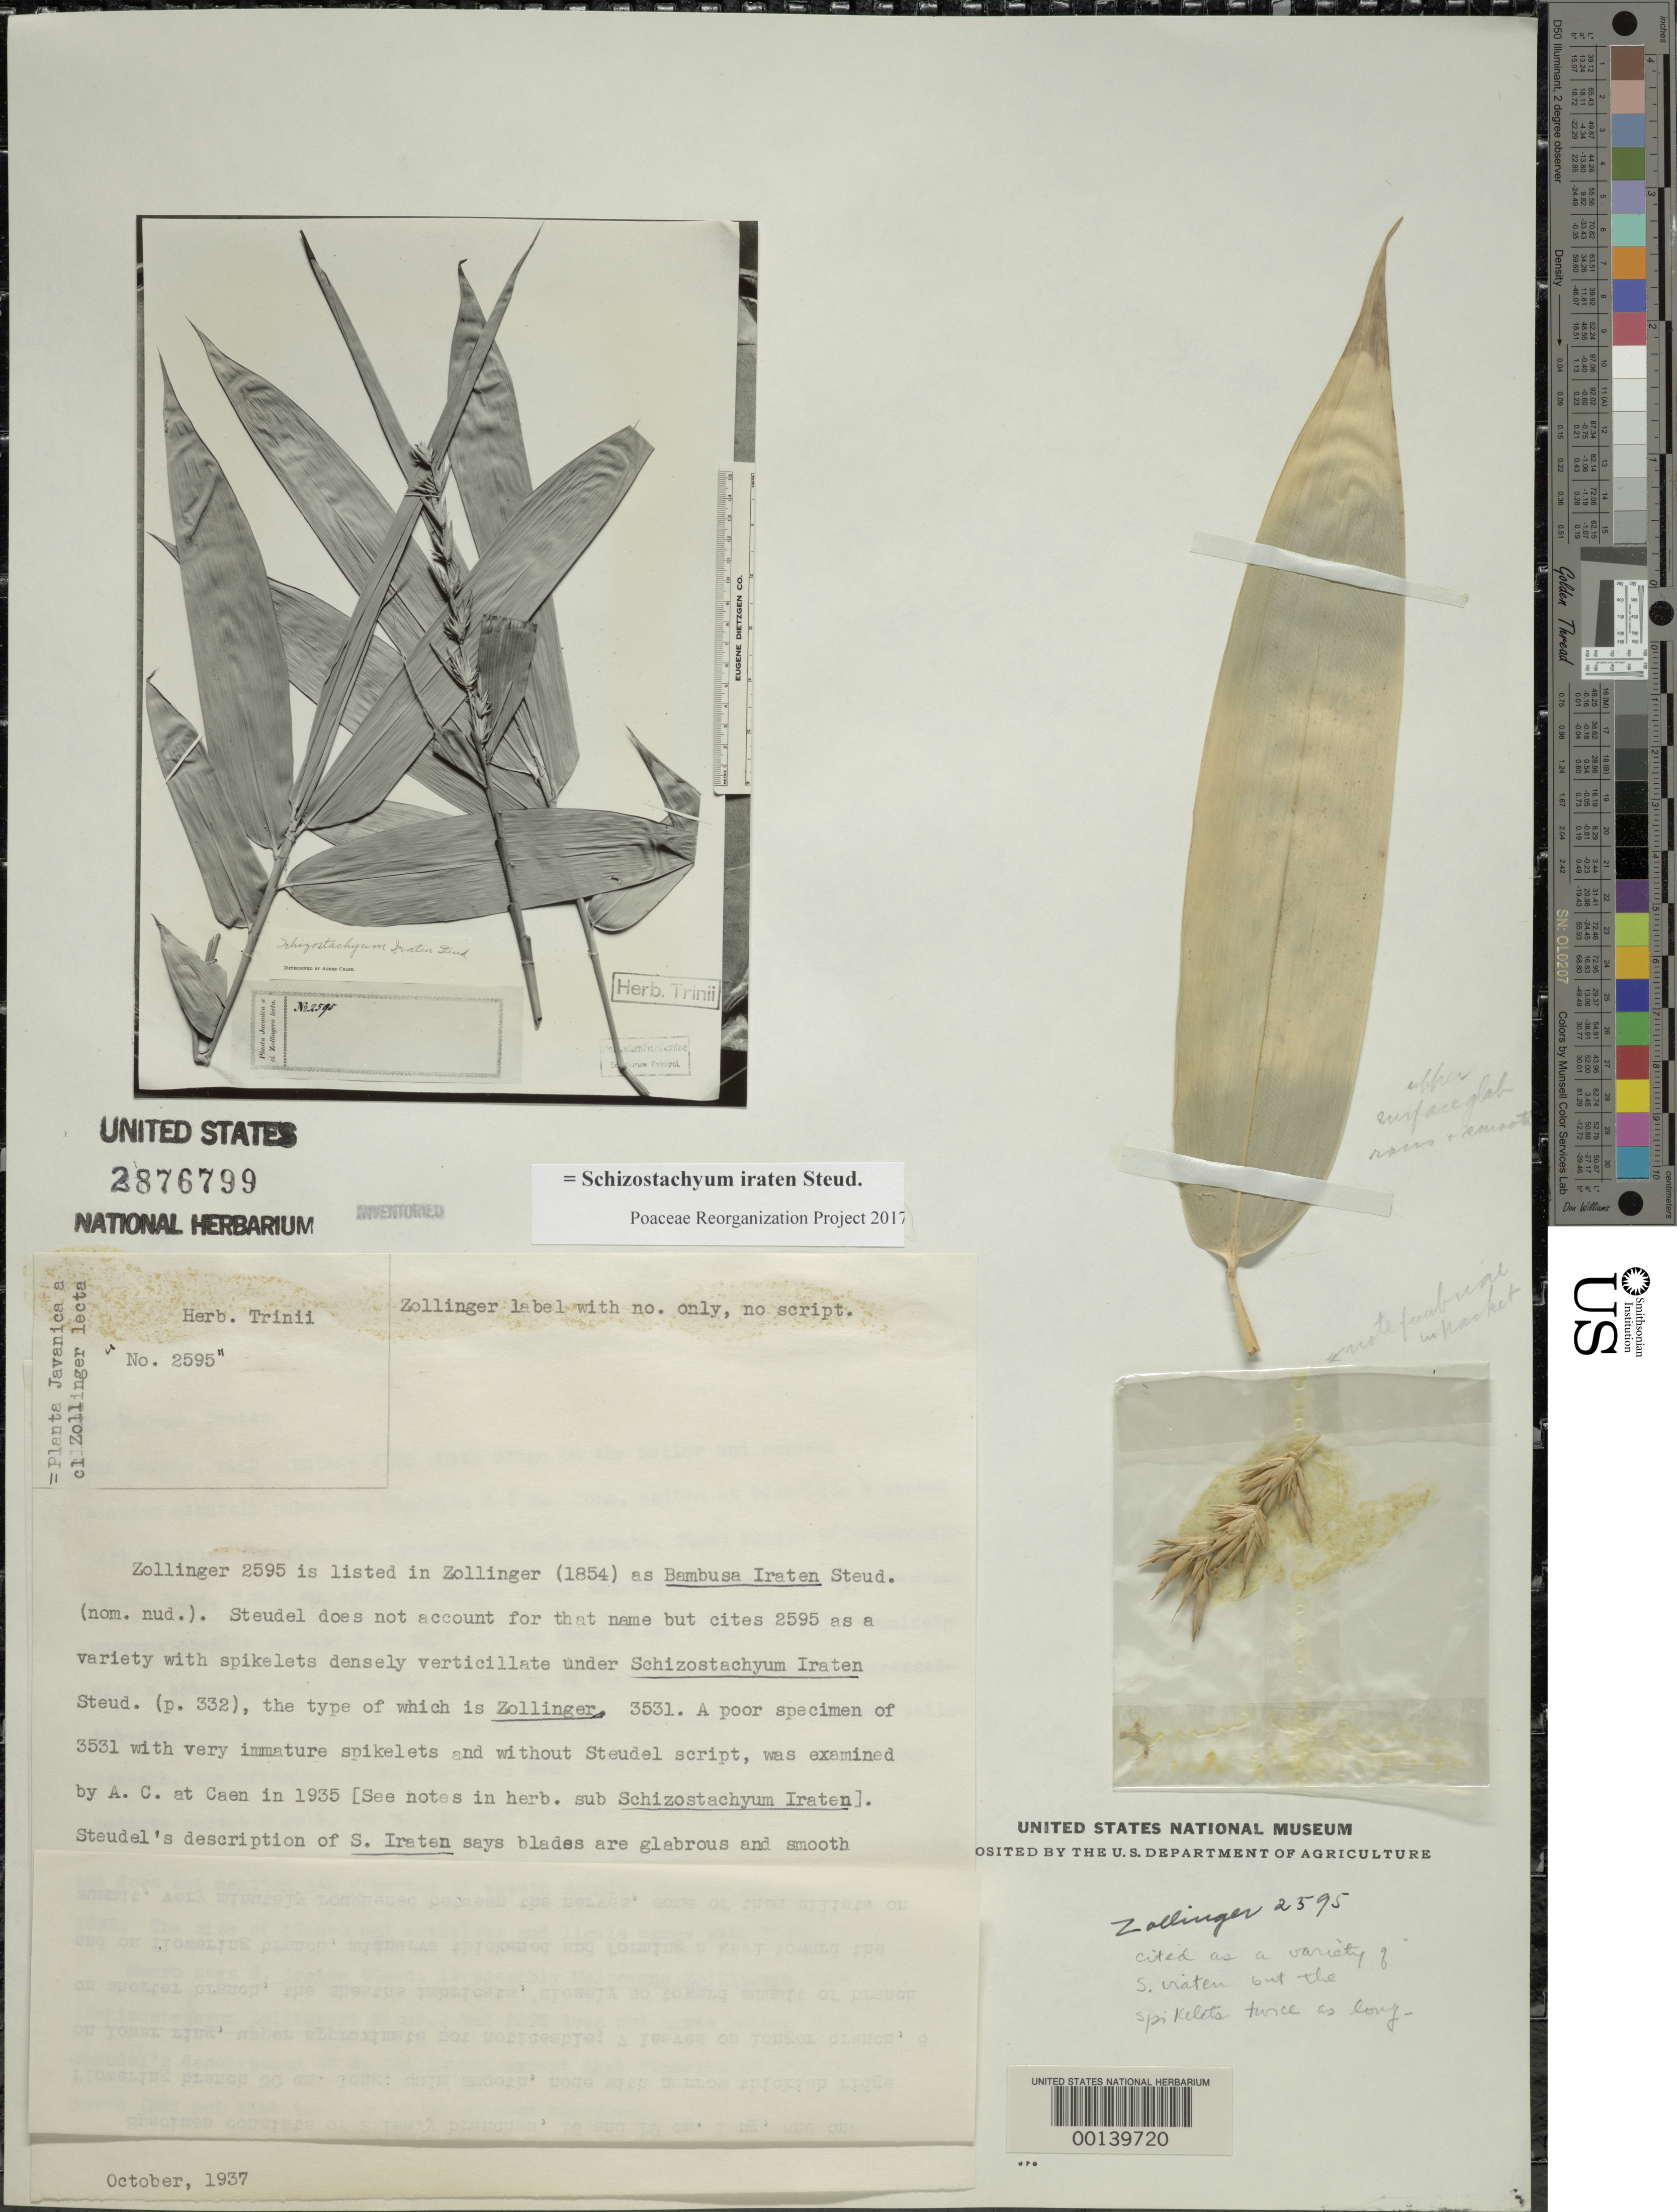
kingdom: Plantae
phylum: Tracheophyta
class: Liliopsida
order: Poales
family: Poaceae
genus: Schizostachyum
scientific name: Schizostachyum iraten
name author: Steud.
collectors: -- Zollinger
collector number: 2595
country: Indonesia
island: Java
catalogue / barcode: US 2876799